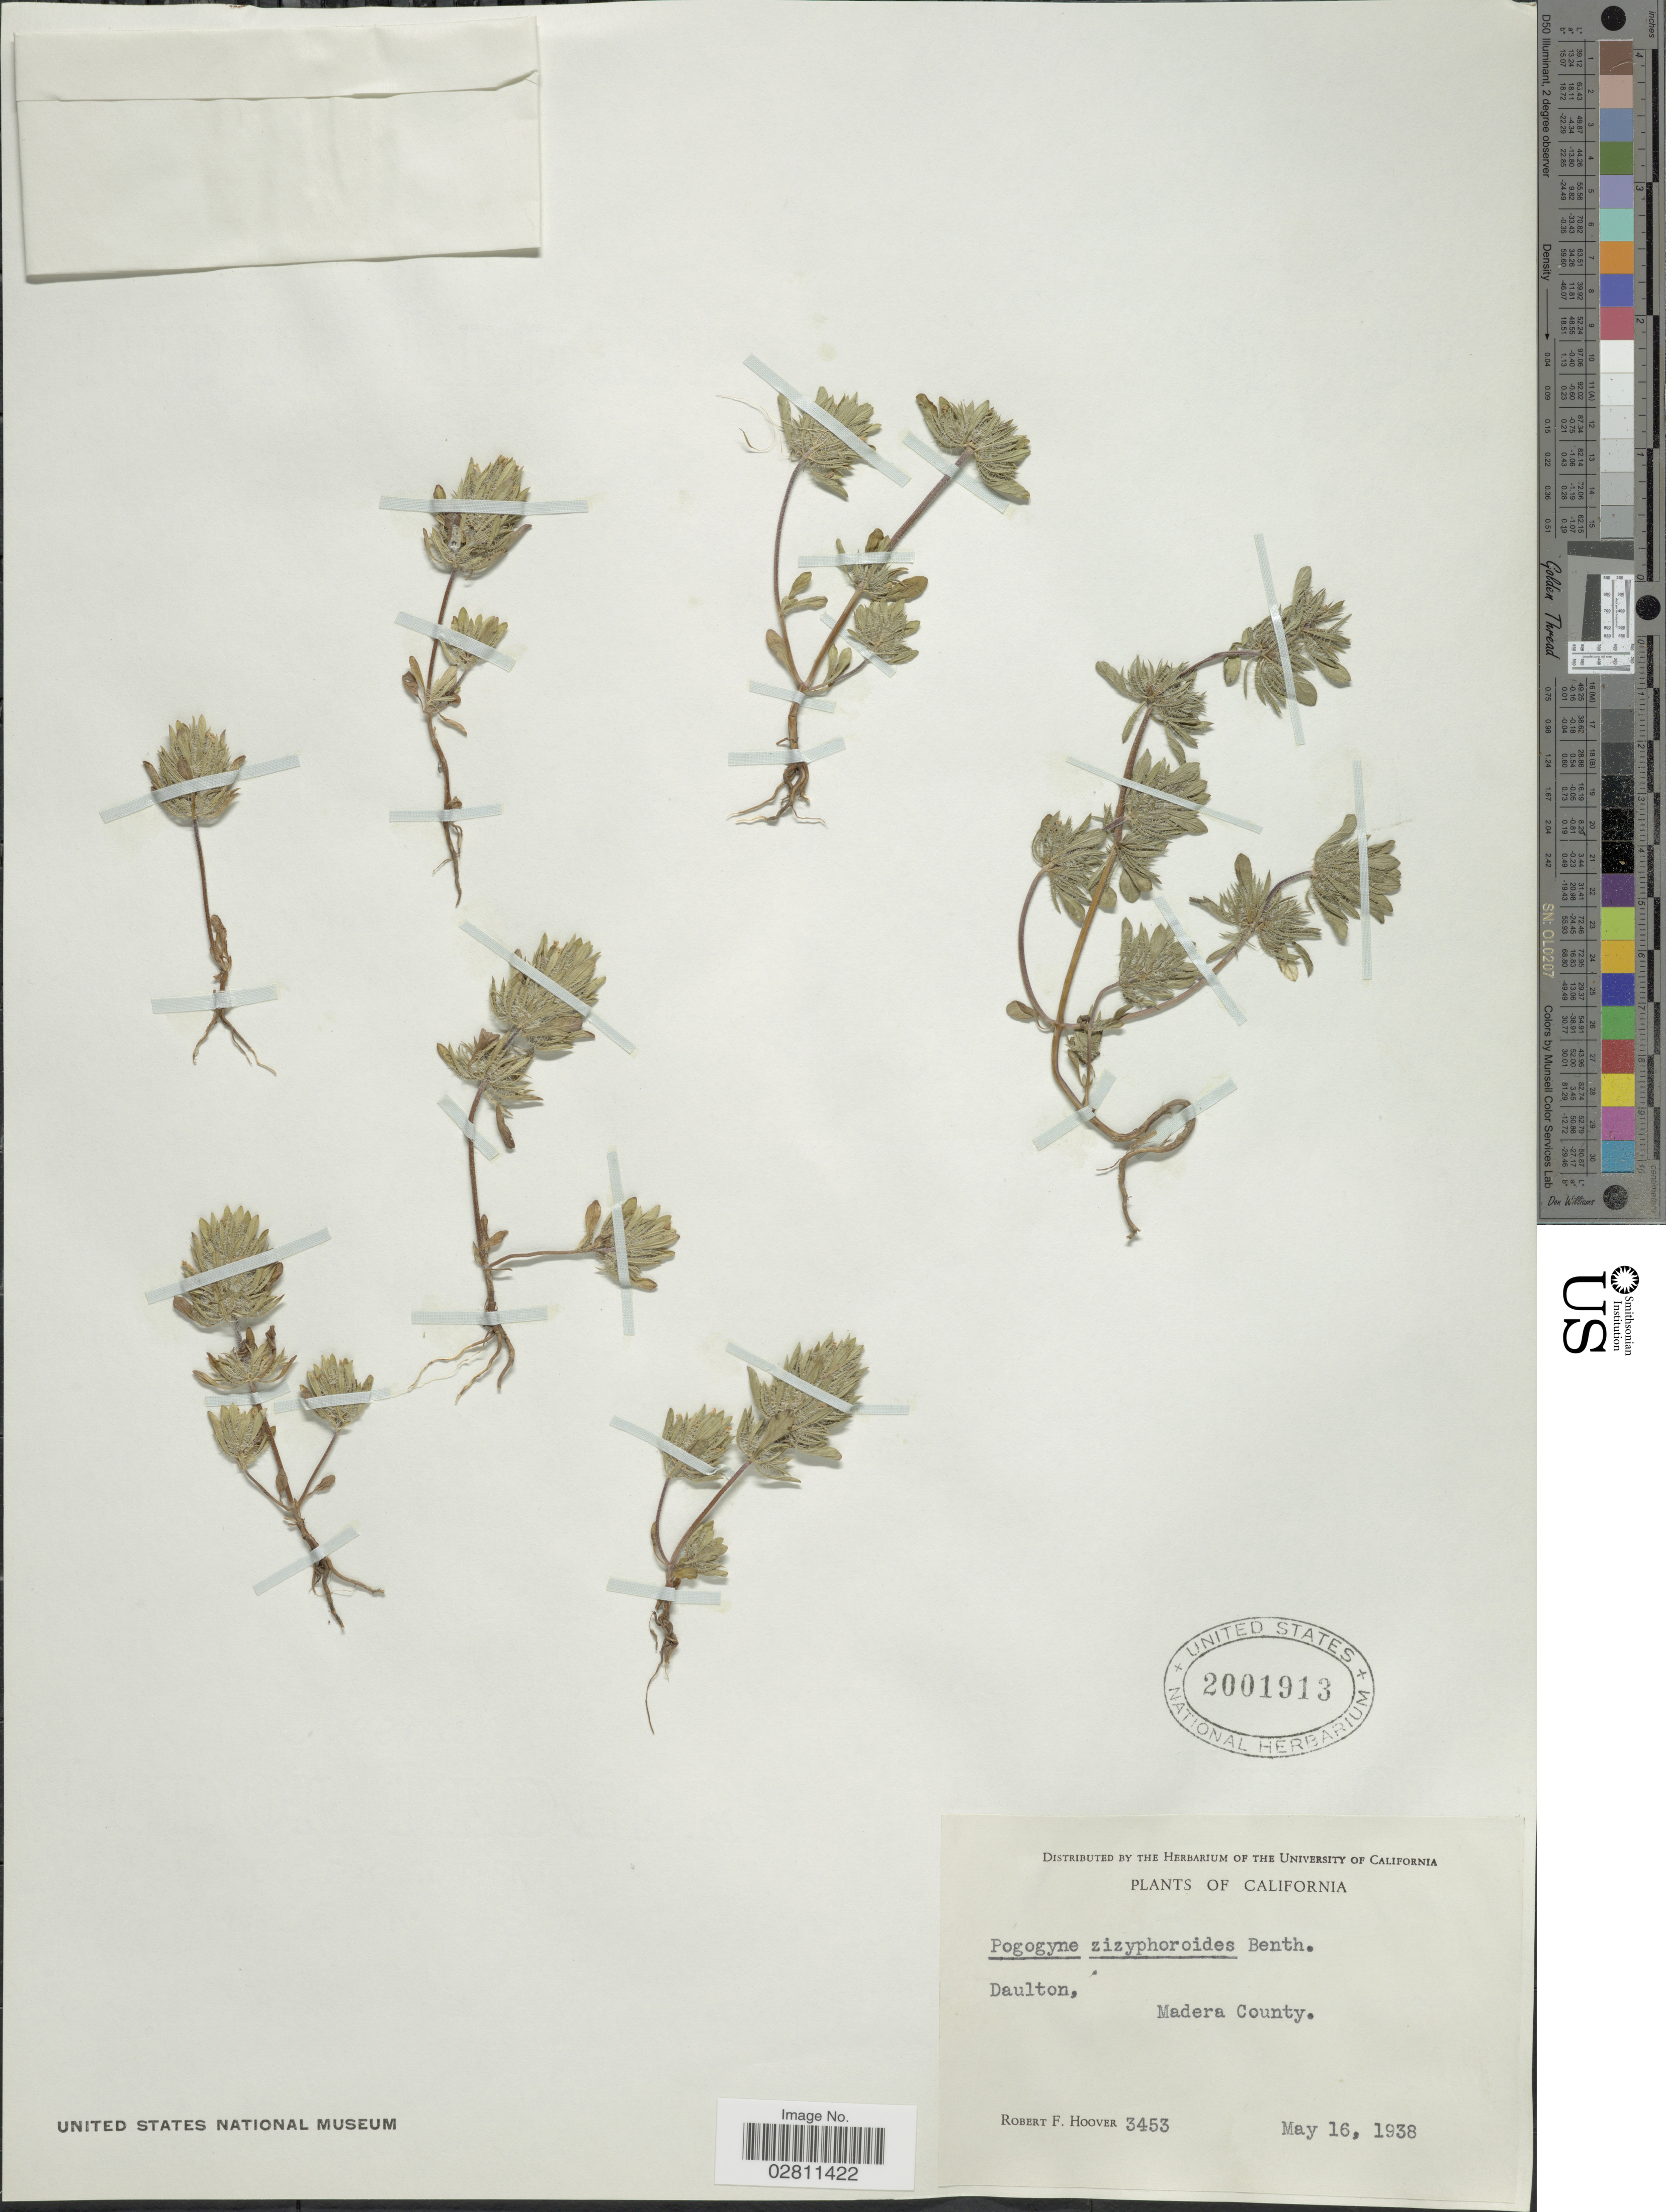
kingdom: Plantae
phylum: Tracheophyta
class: Magnoliopsida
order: Lamiales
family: Lamiaceae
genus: Pogogyne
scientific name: Pogogyne ziziphoroides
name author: Benth.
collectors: R. F. Hoover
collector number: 3453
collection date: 1938-05-16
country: United States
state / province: California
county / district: Madera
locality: Daulton, Madera County.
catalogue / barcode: US 2001913